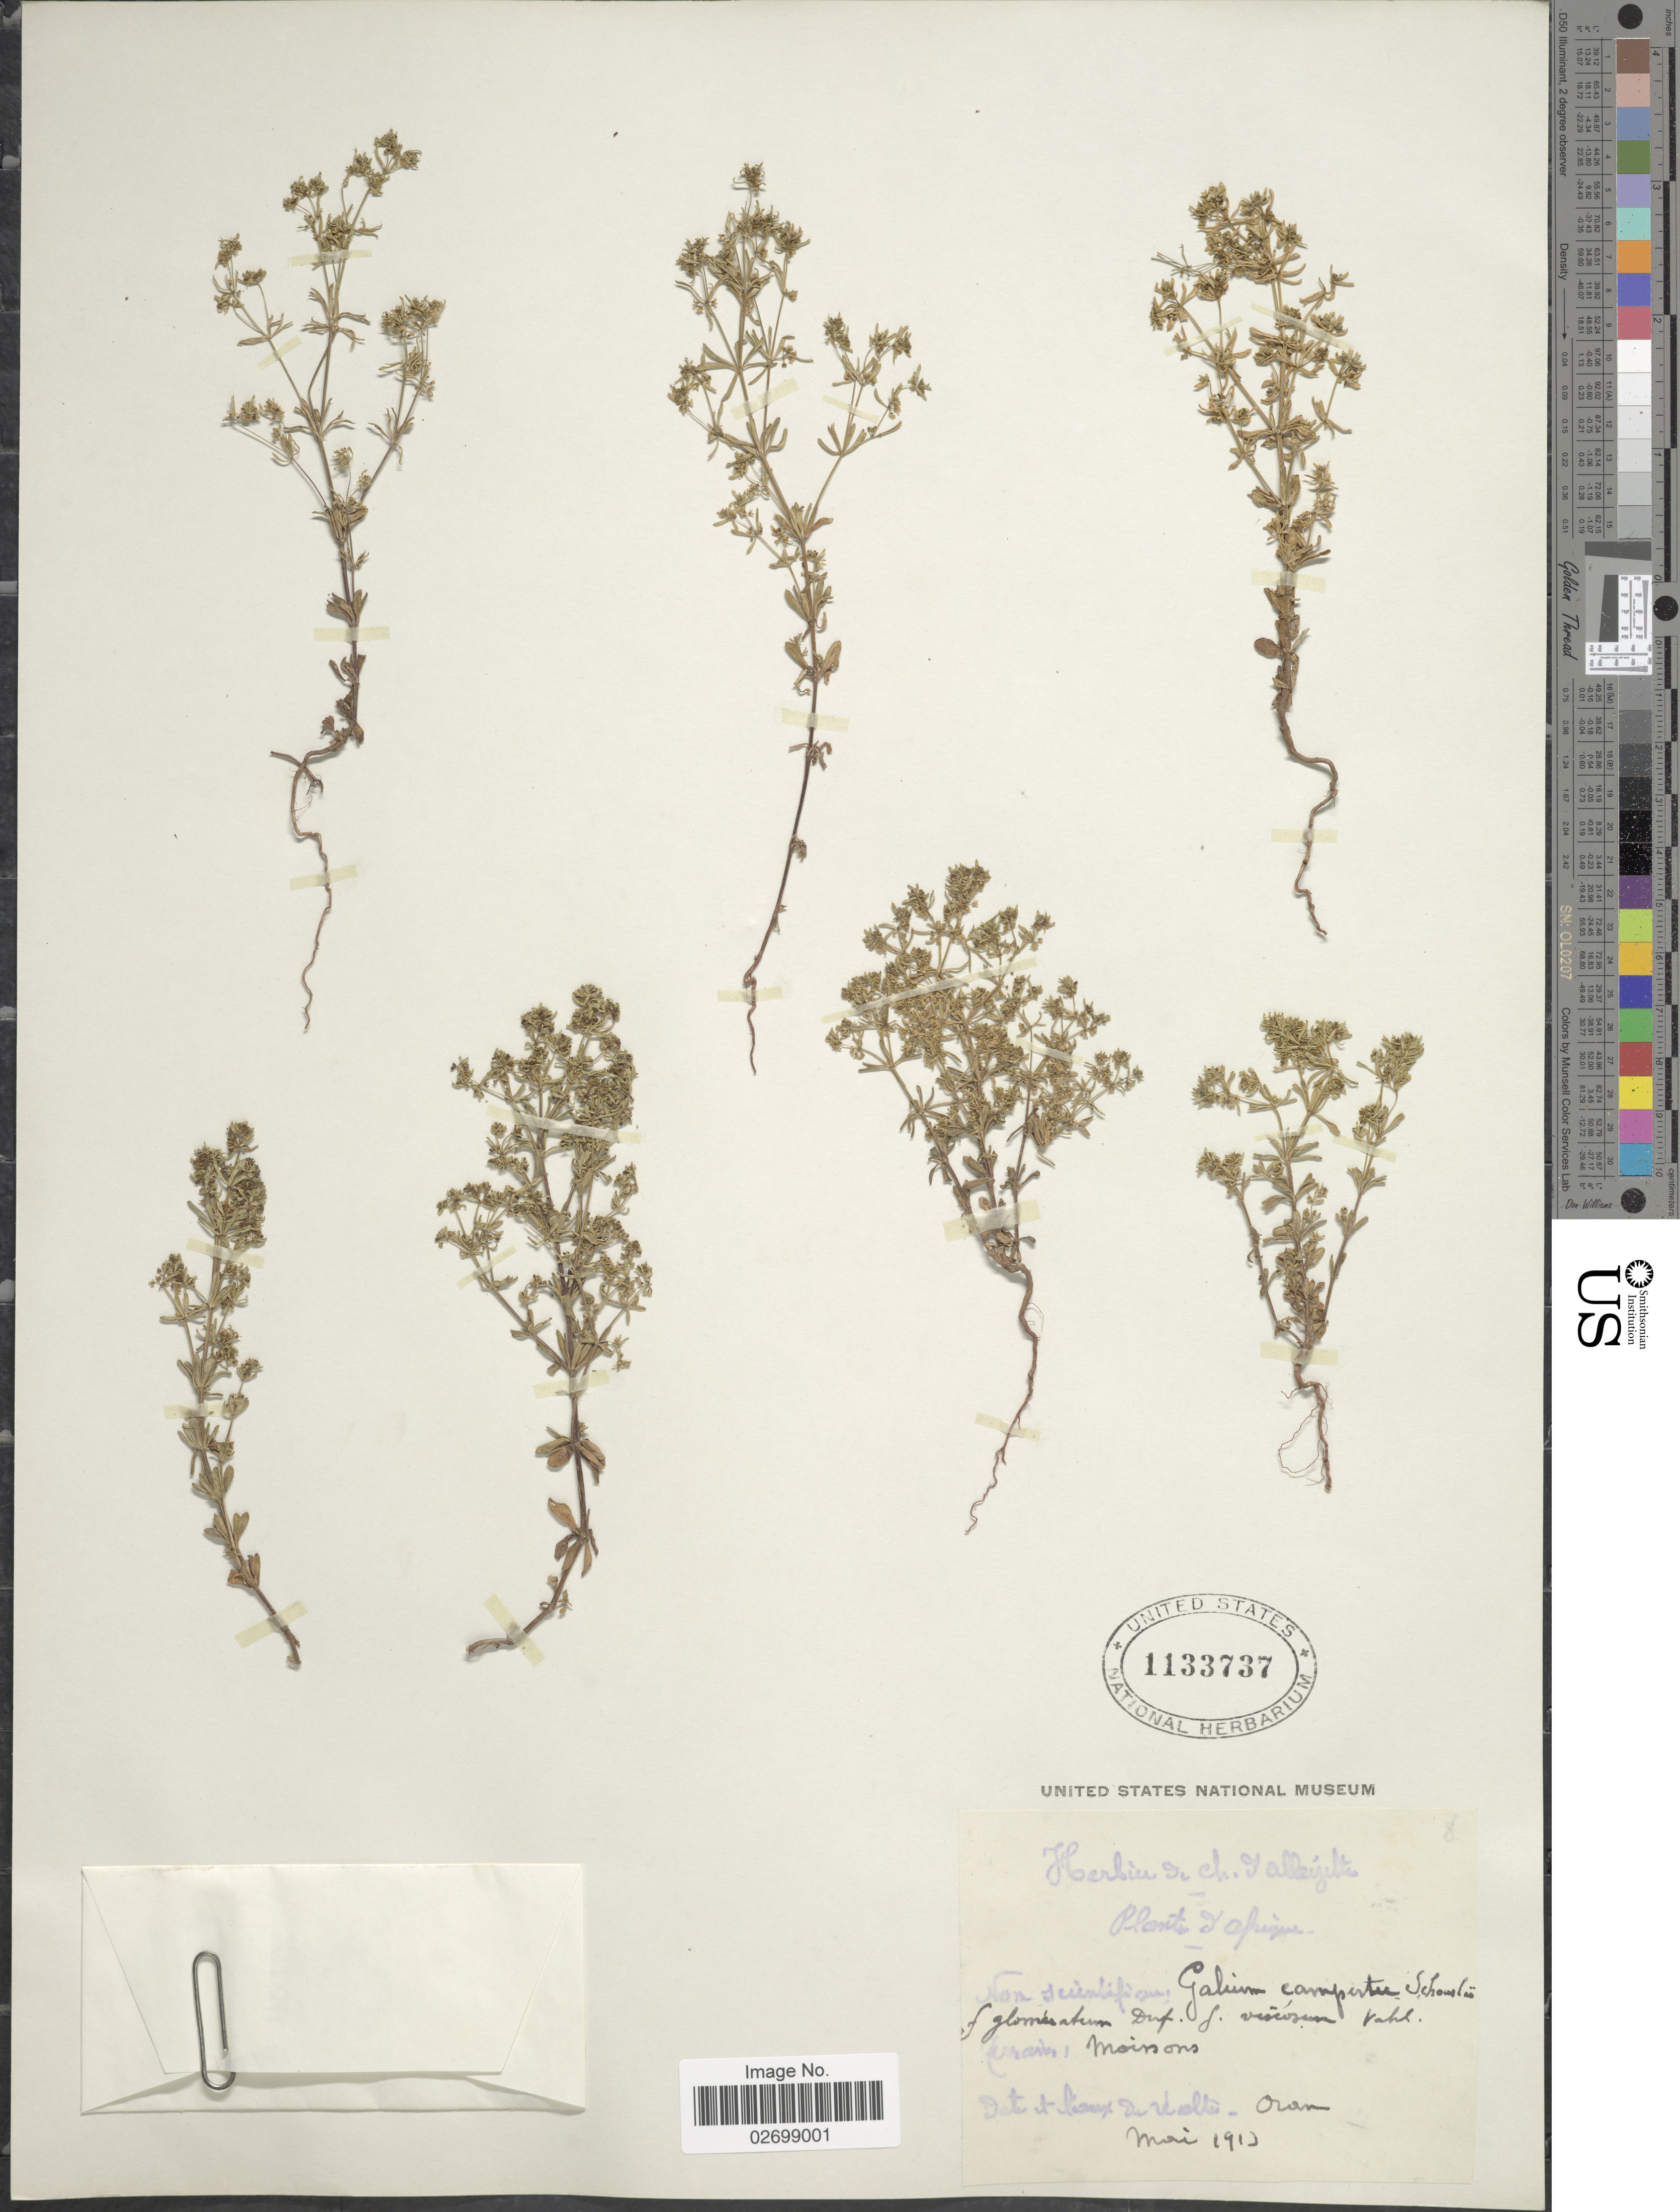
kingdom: Plantae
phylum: Tracheophyta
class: Magnoliopsida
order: Gentianales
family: Rubiaceae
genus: Galium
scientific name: Galium campestre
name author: Schousb. ex Willd.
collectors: Ex herb. Ch. d'Alleizette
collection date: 1913-05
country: Algeria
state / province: Oran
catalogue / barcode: US 1133737